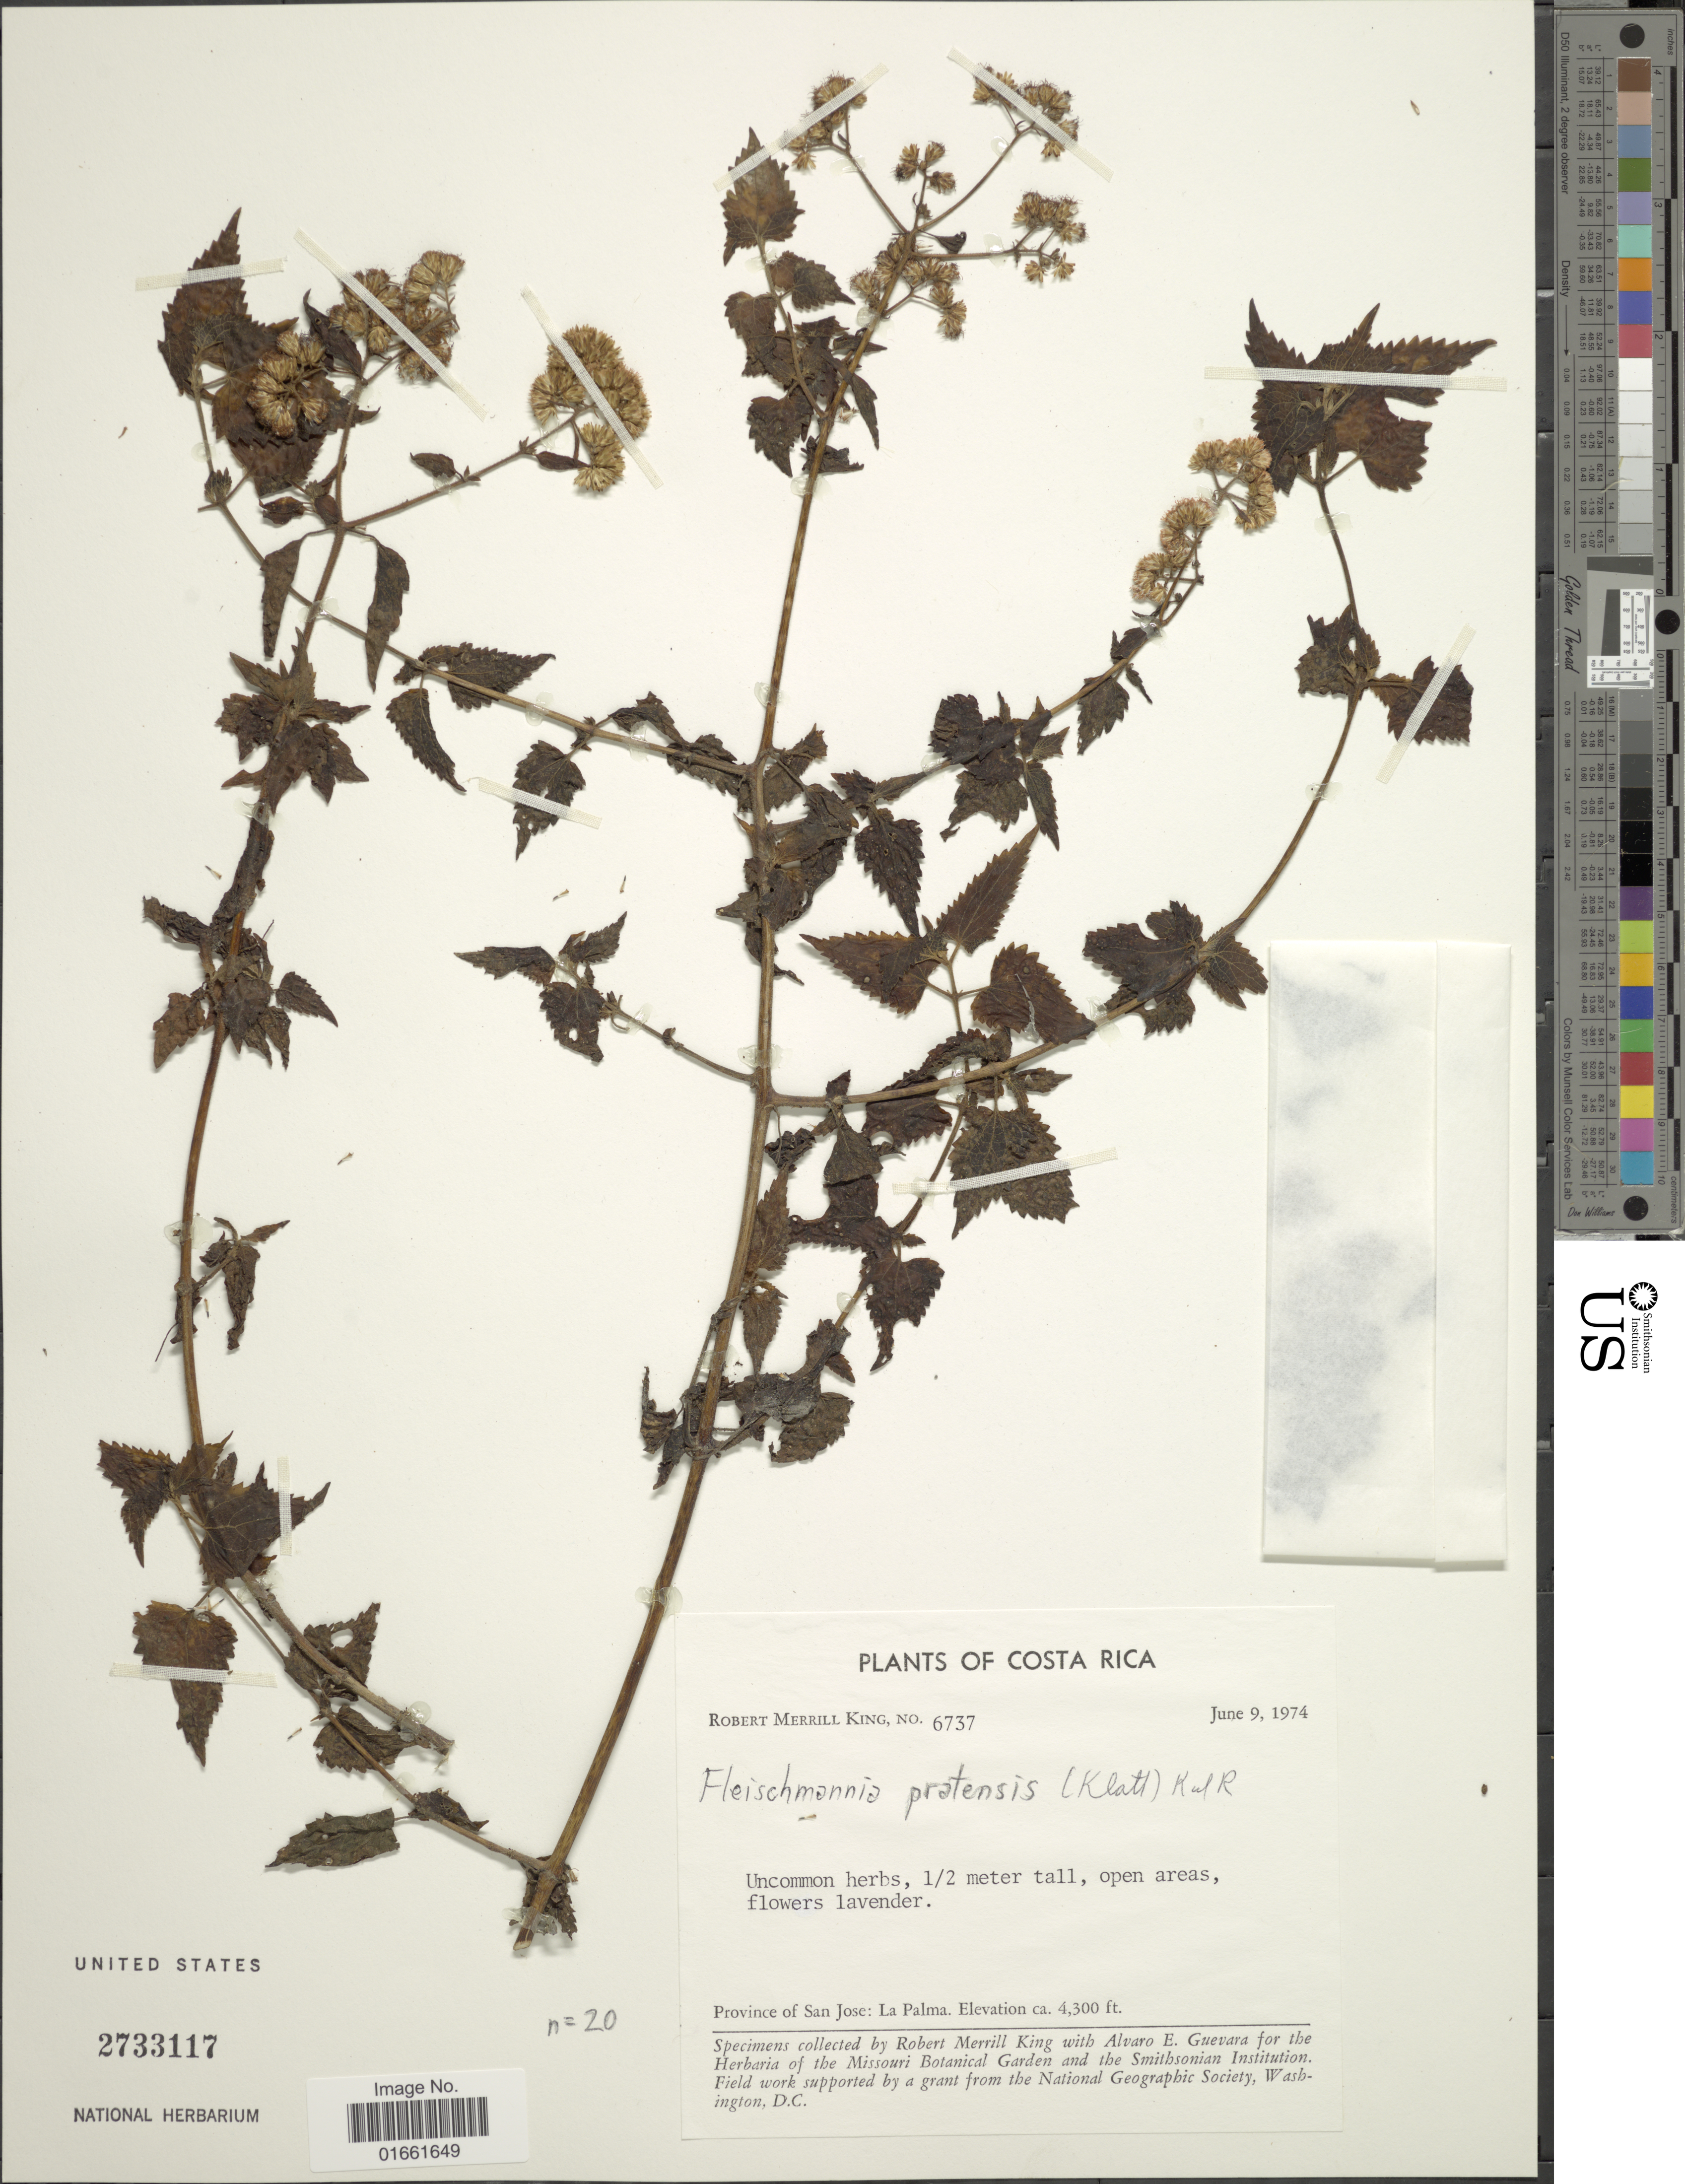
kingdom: Plantae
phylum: Tracheophyta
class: Magnoliopsida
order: Asterales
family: Asteraceae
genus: Fleischmannia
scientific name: Fleischmannia pratensis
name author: (Klatt) R.M. King & H. Rob.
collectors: R. M. King & A. E. Guevara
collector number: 6737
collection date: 1974-06-09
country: Costa Rica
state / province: San José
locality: Province of San Jose: La Palma.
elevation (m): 1311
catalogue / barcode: US 2733117